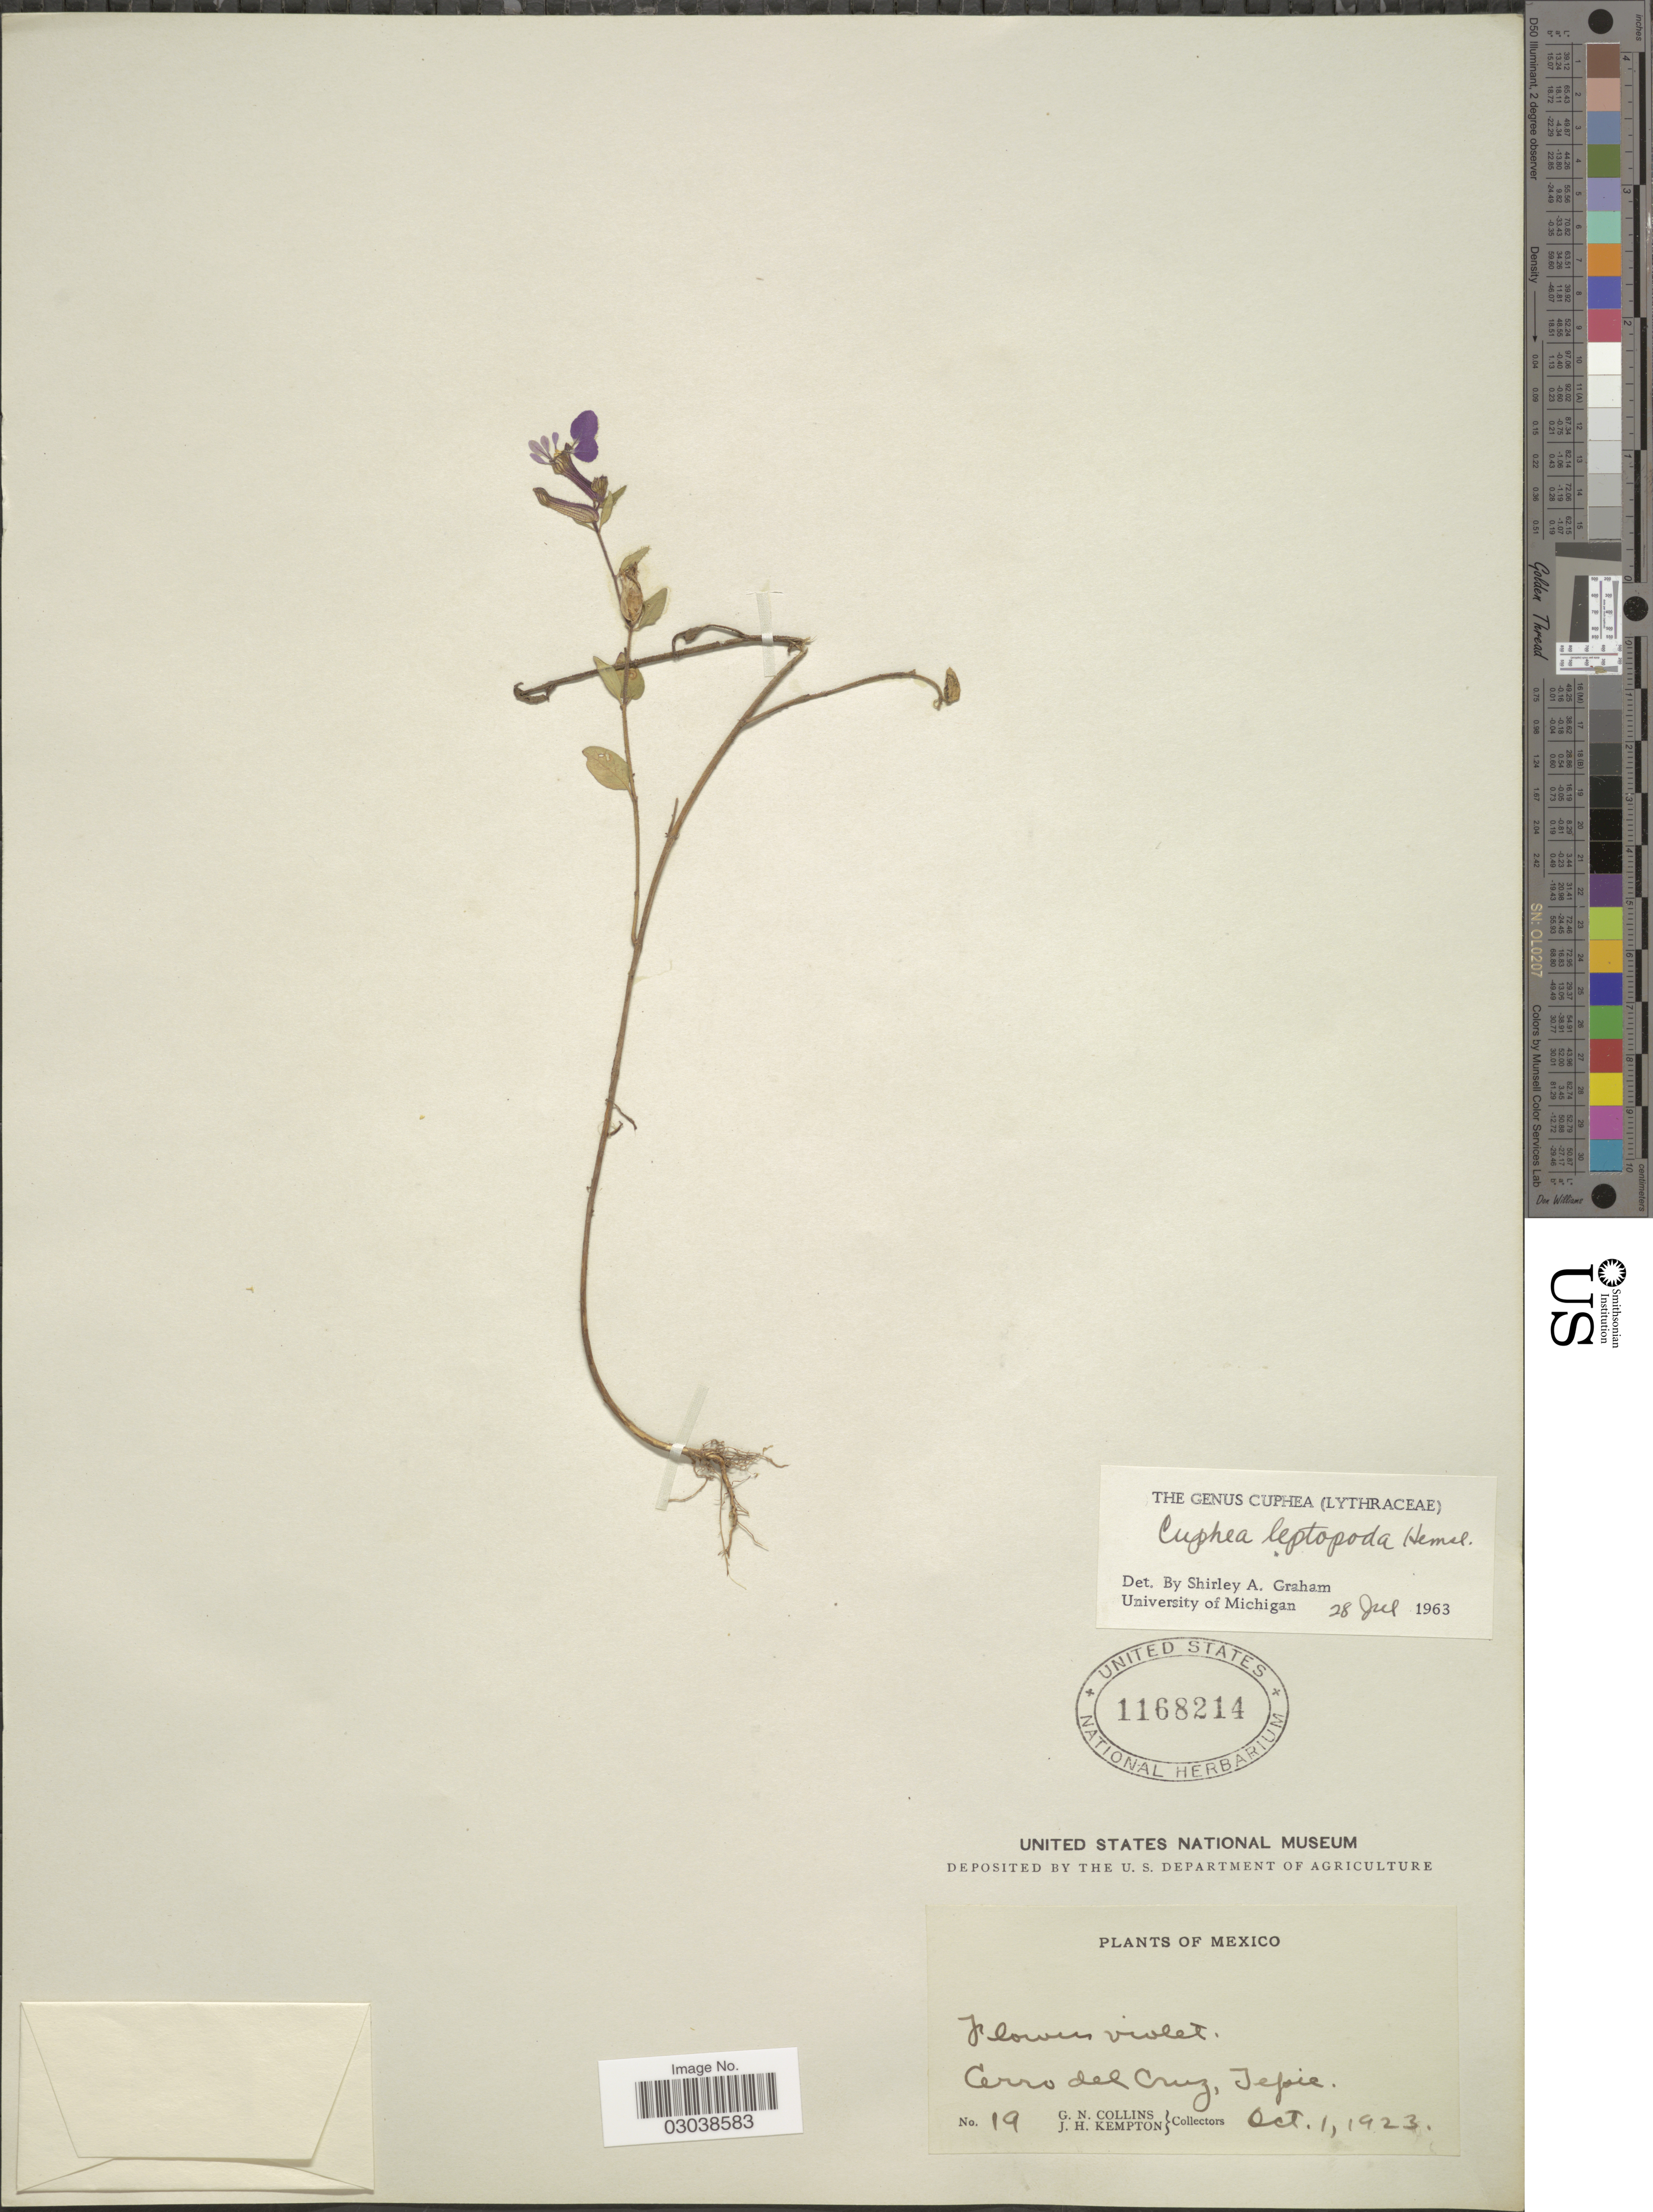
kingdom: Plantae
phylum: Tracheophyta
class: Magnoliopsida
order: Myrtales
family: Lythraceae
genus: Cuphea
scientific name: Cuphea leptopoda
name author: Hemsl.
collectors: G. Collins & J. H. Kempton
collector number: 19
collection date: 1923-10-01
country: Mexico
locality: Cerro del Cruz, Jepie.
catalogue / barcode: US 1168214